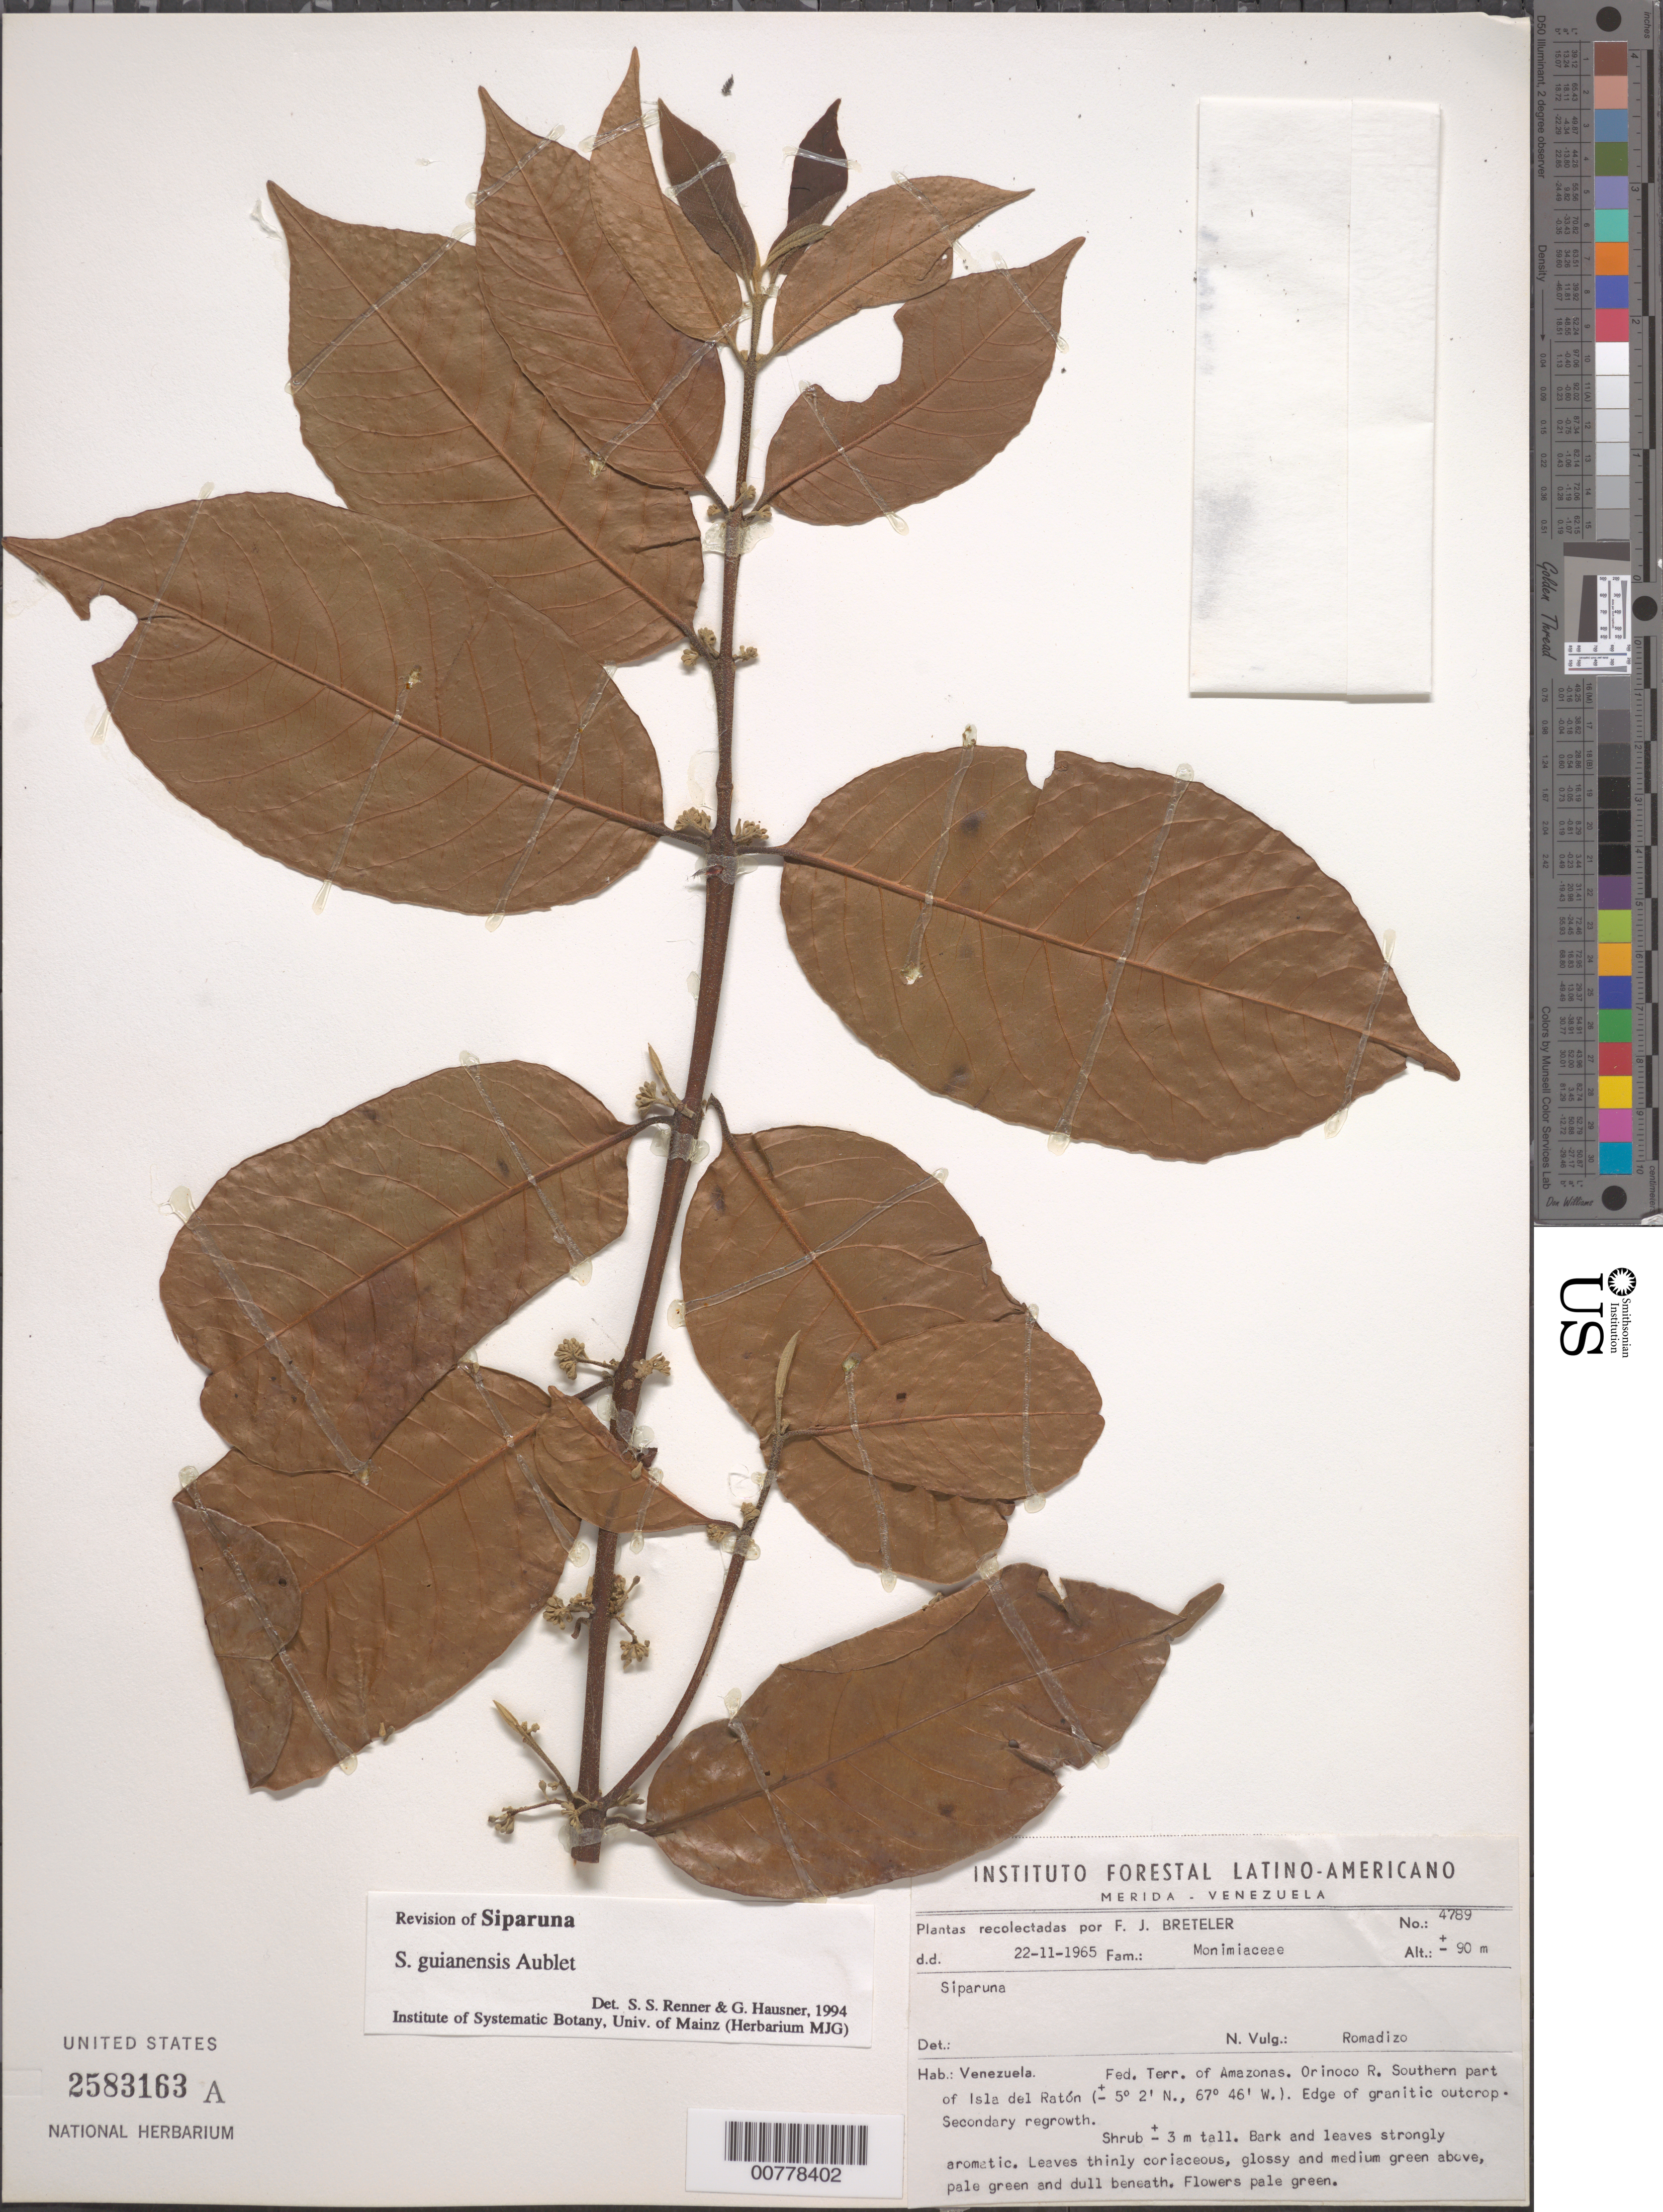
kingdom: Plantae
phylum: Tracheophyta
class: Magnoliopsida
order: Laurales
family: Siparunaceae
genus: Siparuna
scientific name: Siparuna guianensis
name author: Aubl.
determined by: Renner, S. S.; Hausner, G.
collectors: F. J. Breteler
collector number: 4789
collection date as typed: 22-Nov-65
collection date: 1965-11-22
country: Venezuela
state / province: Amazonas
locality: Orinoco R., southern part of Isla del Ratón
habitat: Edge of granitic outcrop. secondary regrowth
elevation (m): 90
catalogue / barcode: US 2583163A